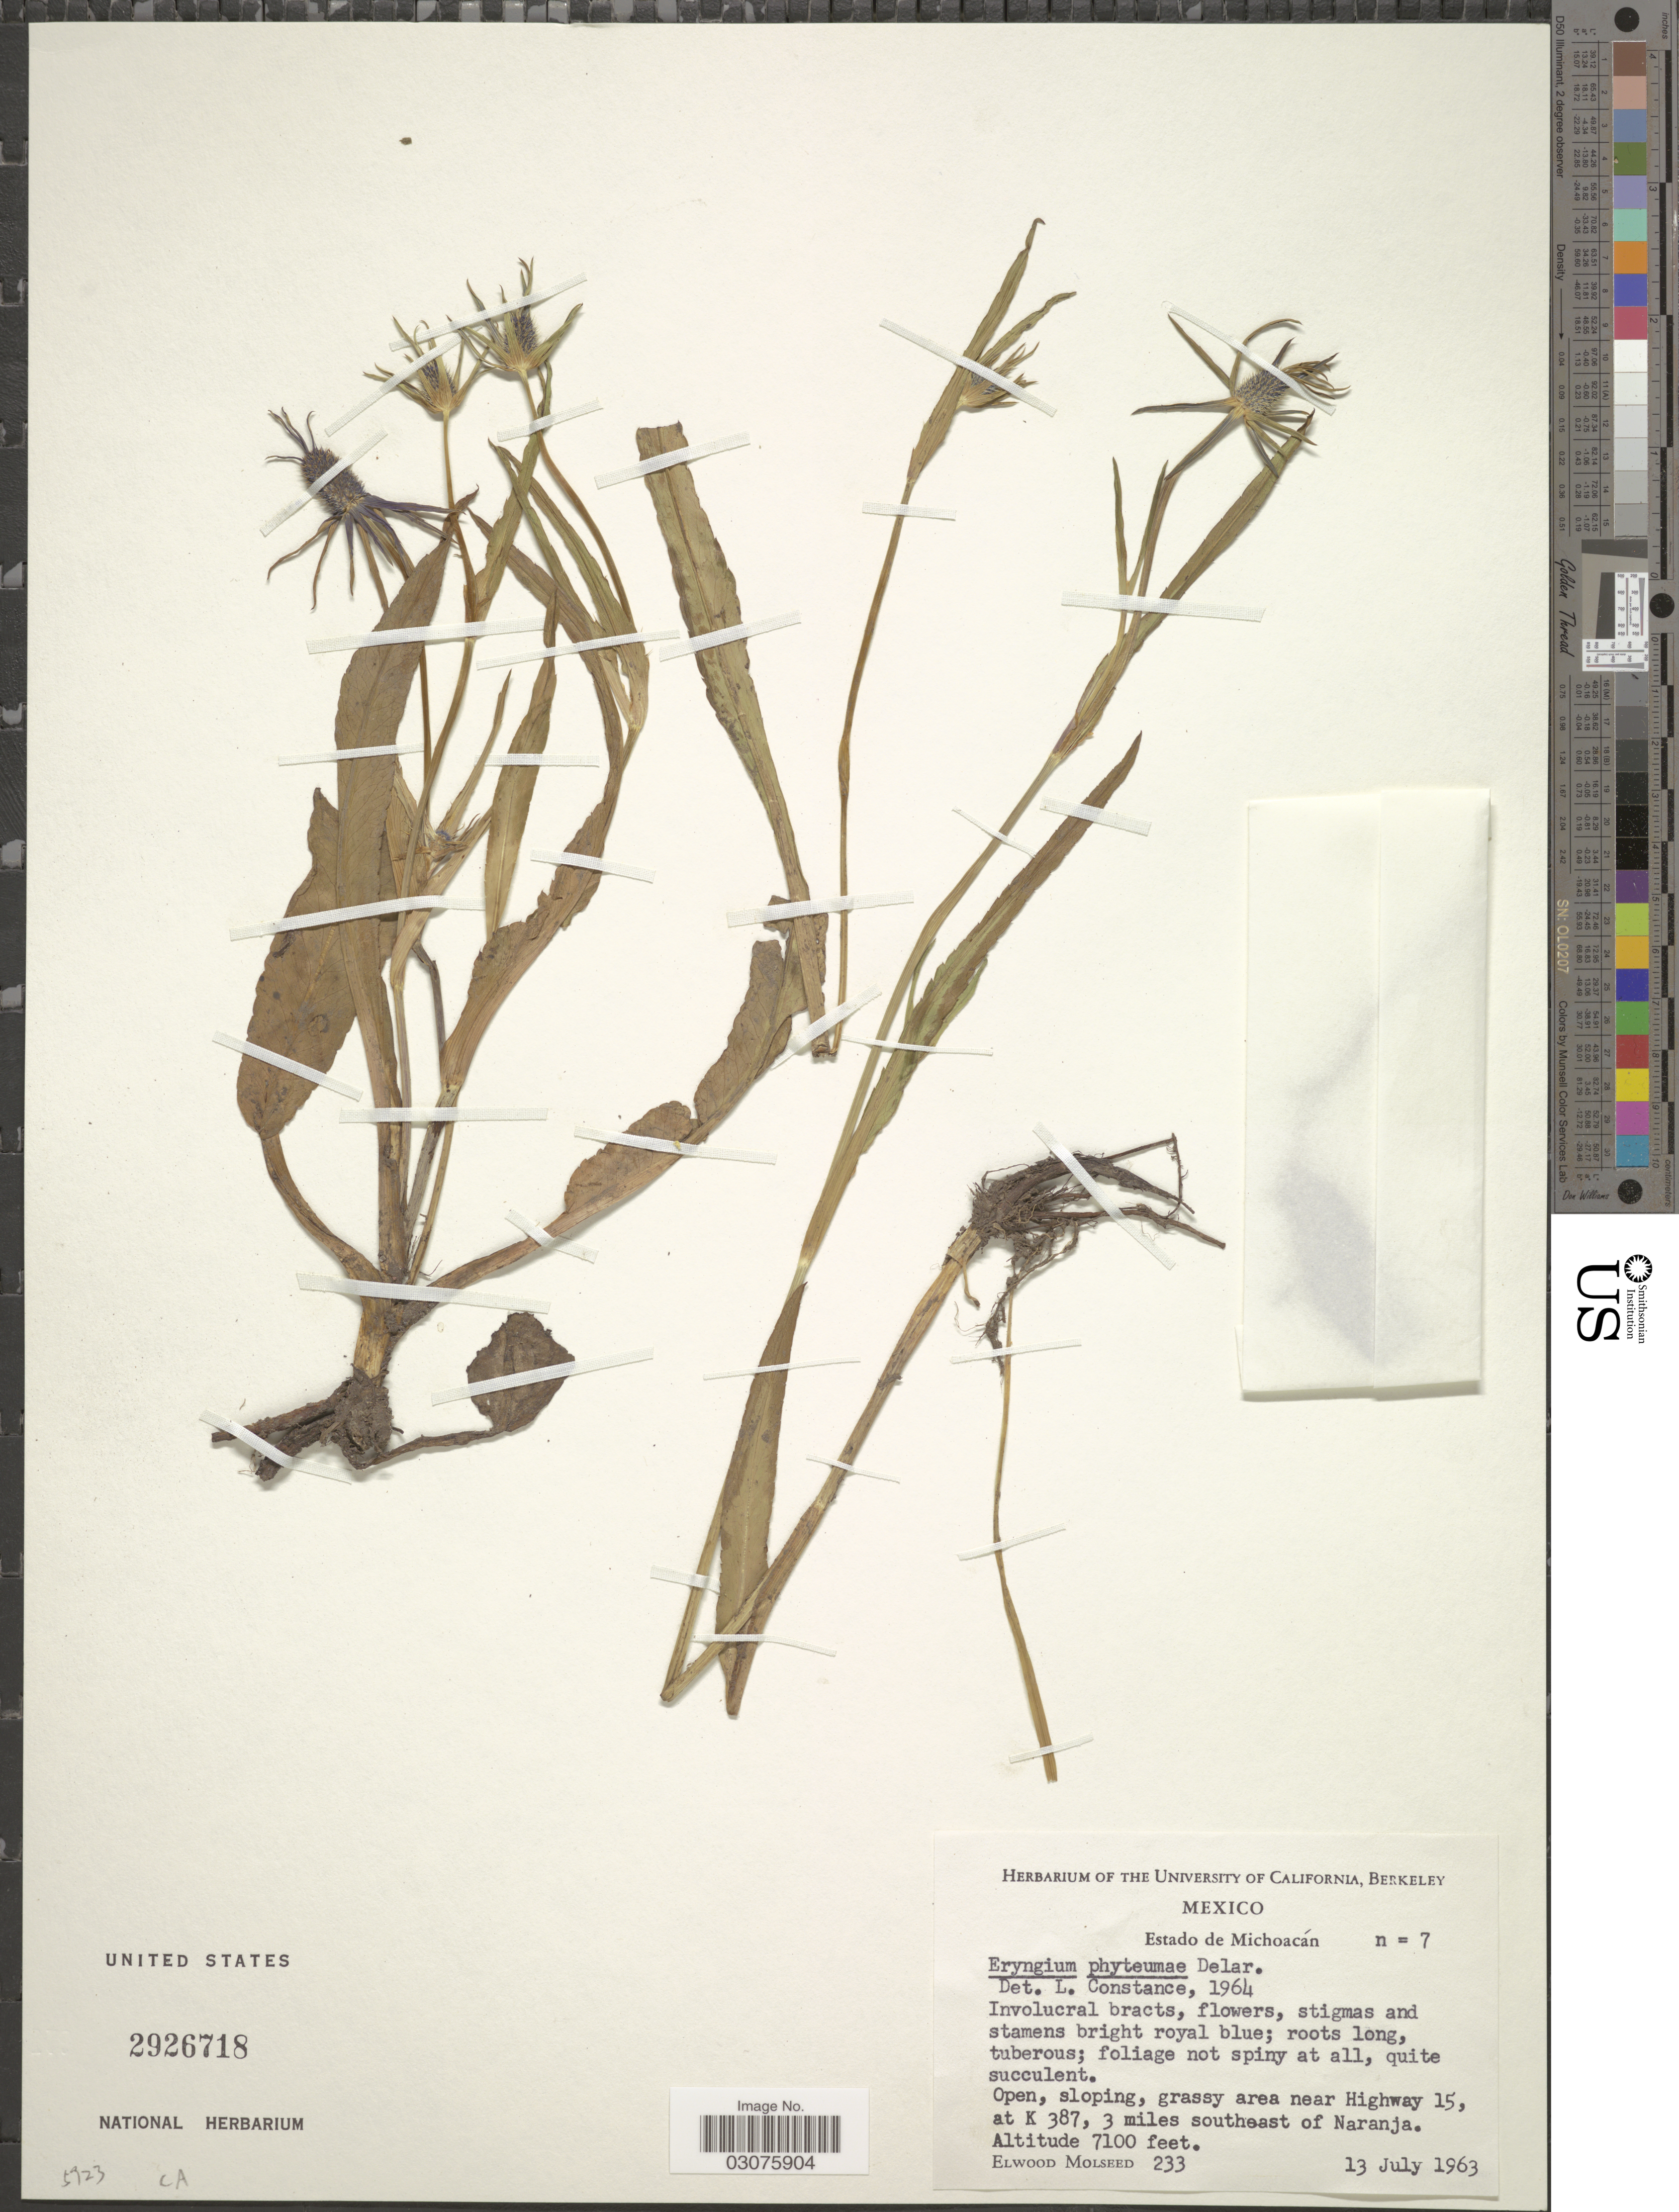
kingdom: Plantae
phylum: Tracheophyta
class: Magnoliopsida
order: Apiales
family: Apiaceae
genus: Eryngium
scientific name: Eryngium phyteumae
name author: F. Delaroche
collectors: E. Molseed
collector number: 233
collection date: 1963-07-13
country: Mexico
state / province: Michoacán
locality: Estado de Michoacán. Open, sloping, grassy area near Highway 15, at K 387, 3 miles southeast of Naranja.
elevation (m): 2164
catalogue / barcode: US 2926718